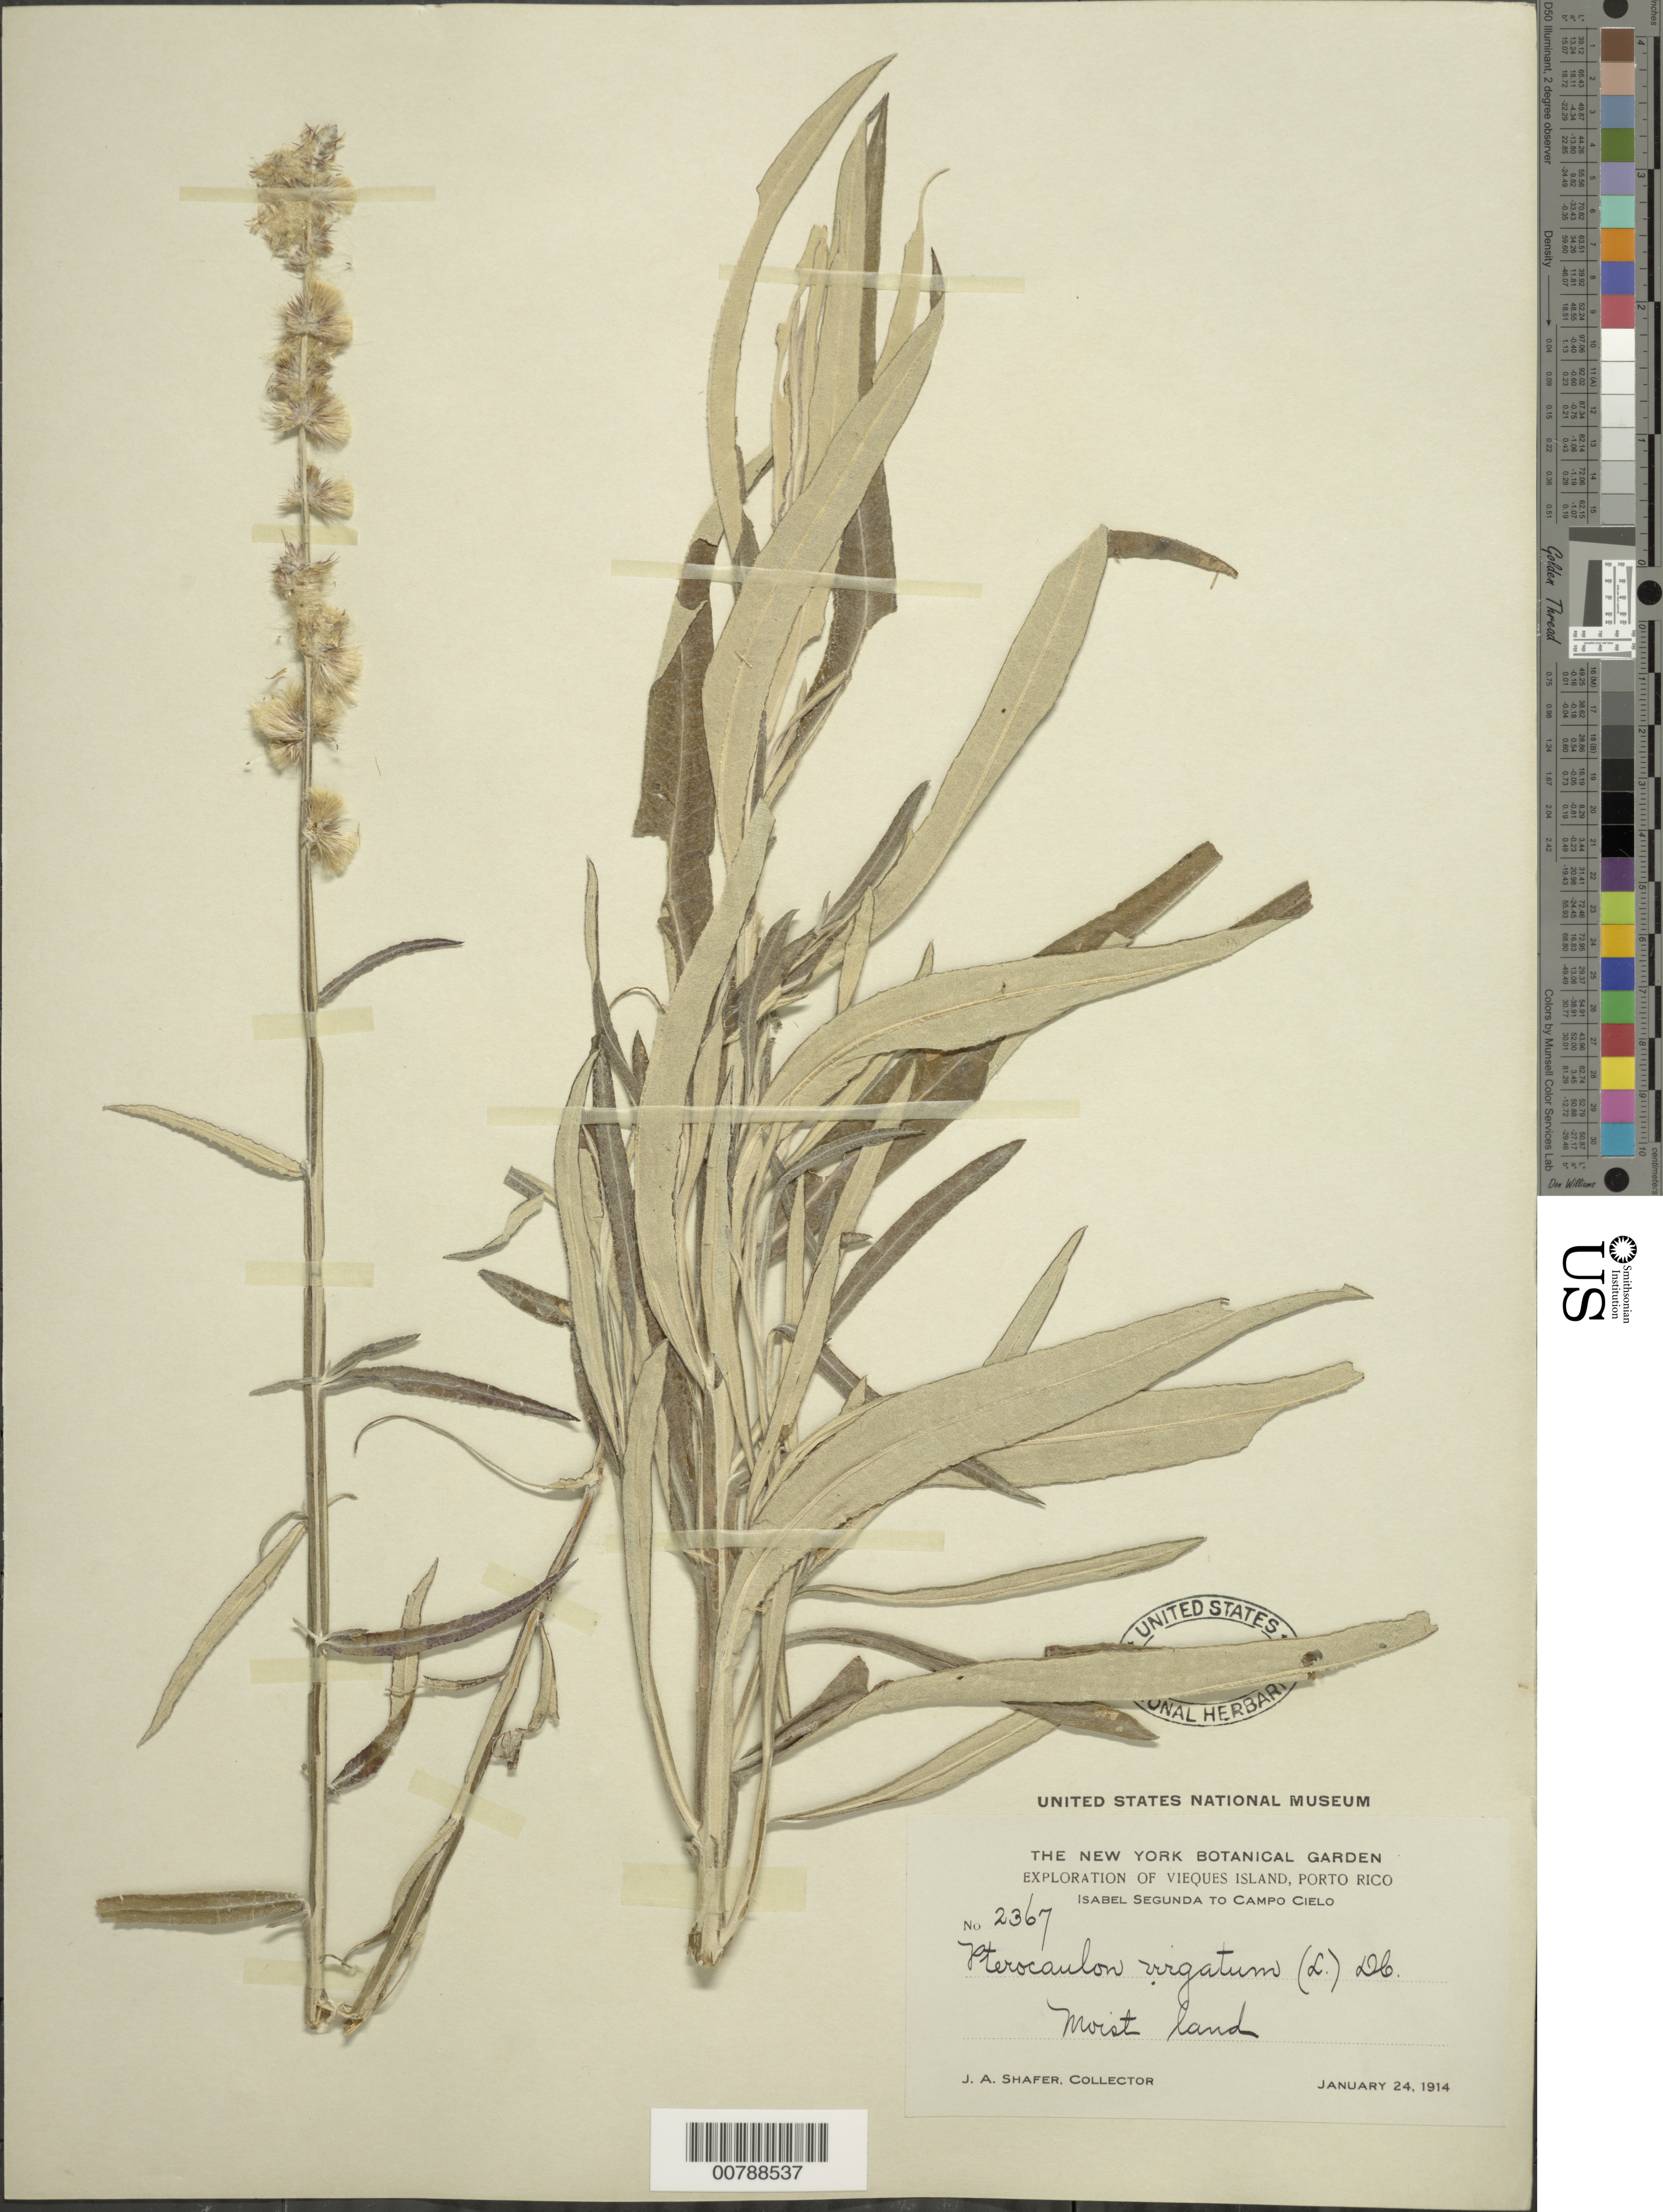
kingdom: Plantae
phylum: Tracheophyta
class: Magnoliopsida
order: Asterales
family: Asteraceae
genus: Pterocaulon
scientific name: Pterocaulon virgatum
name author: (L.) DC.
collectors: J. A. Shafer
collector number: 2367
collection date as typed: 24 Jan 1914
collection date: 1914-01-24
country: Puerto Rico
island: Vieques I.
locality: Isabel Segunda to Campo Cielo. Moist land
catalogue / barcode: US 759948